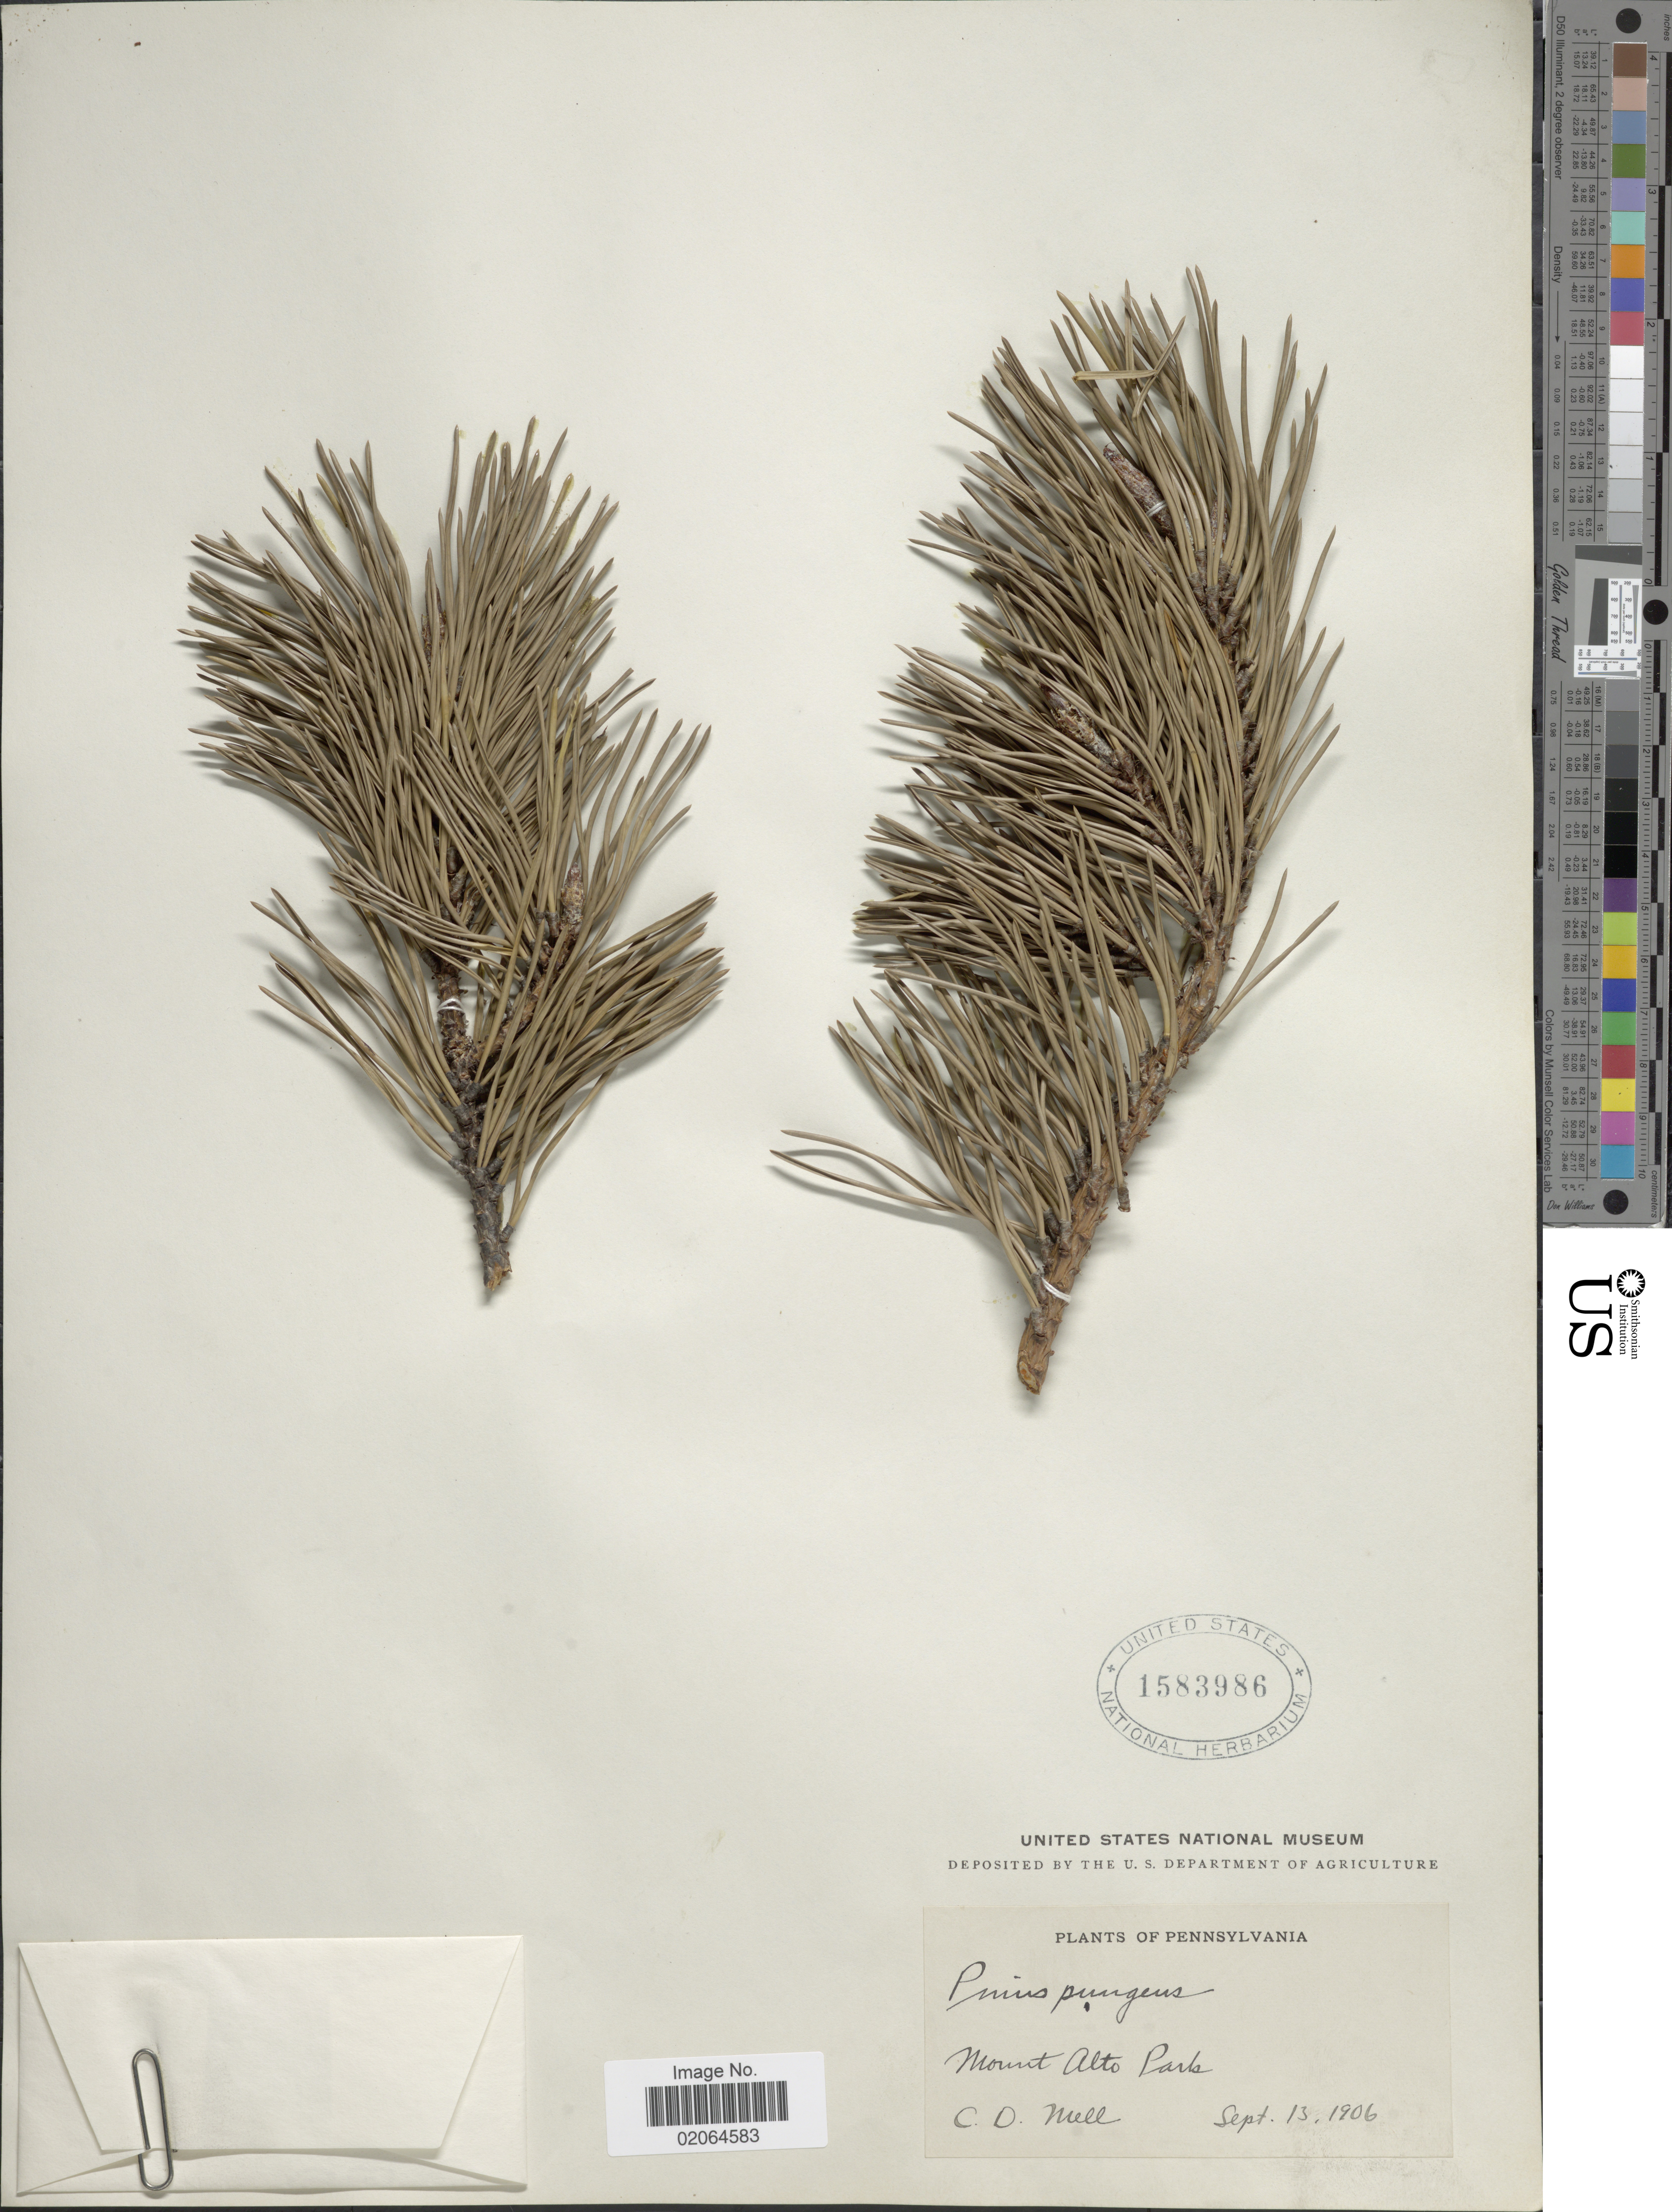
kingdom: Plantae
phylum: Tracheophyta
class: Pinopsida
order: Pinales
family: Pinaceae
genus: Pinus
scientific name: Pinus pungens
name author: Lamb.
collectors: C. D. Mell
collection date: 1906-09-13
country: United States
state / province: Pennsylvania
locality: Pennsylvania. Mount alto Park.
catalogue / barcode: US 1583986